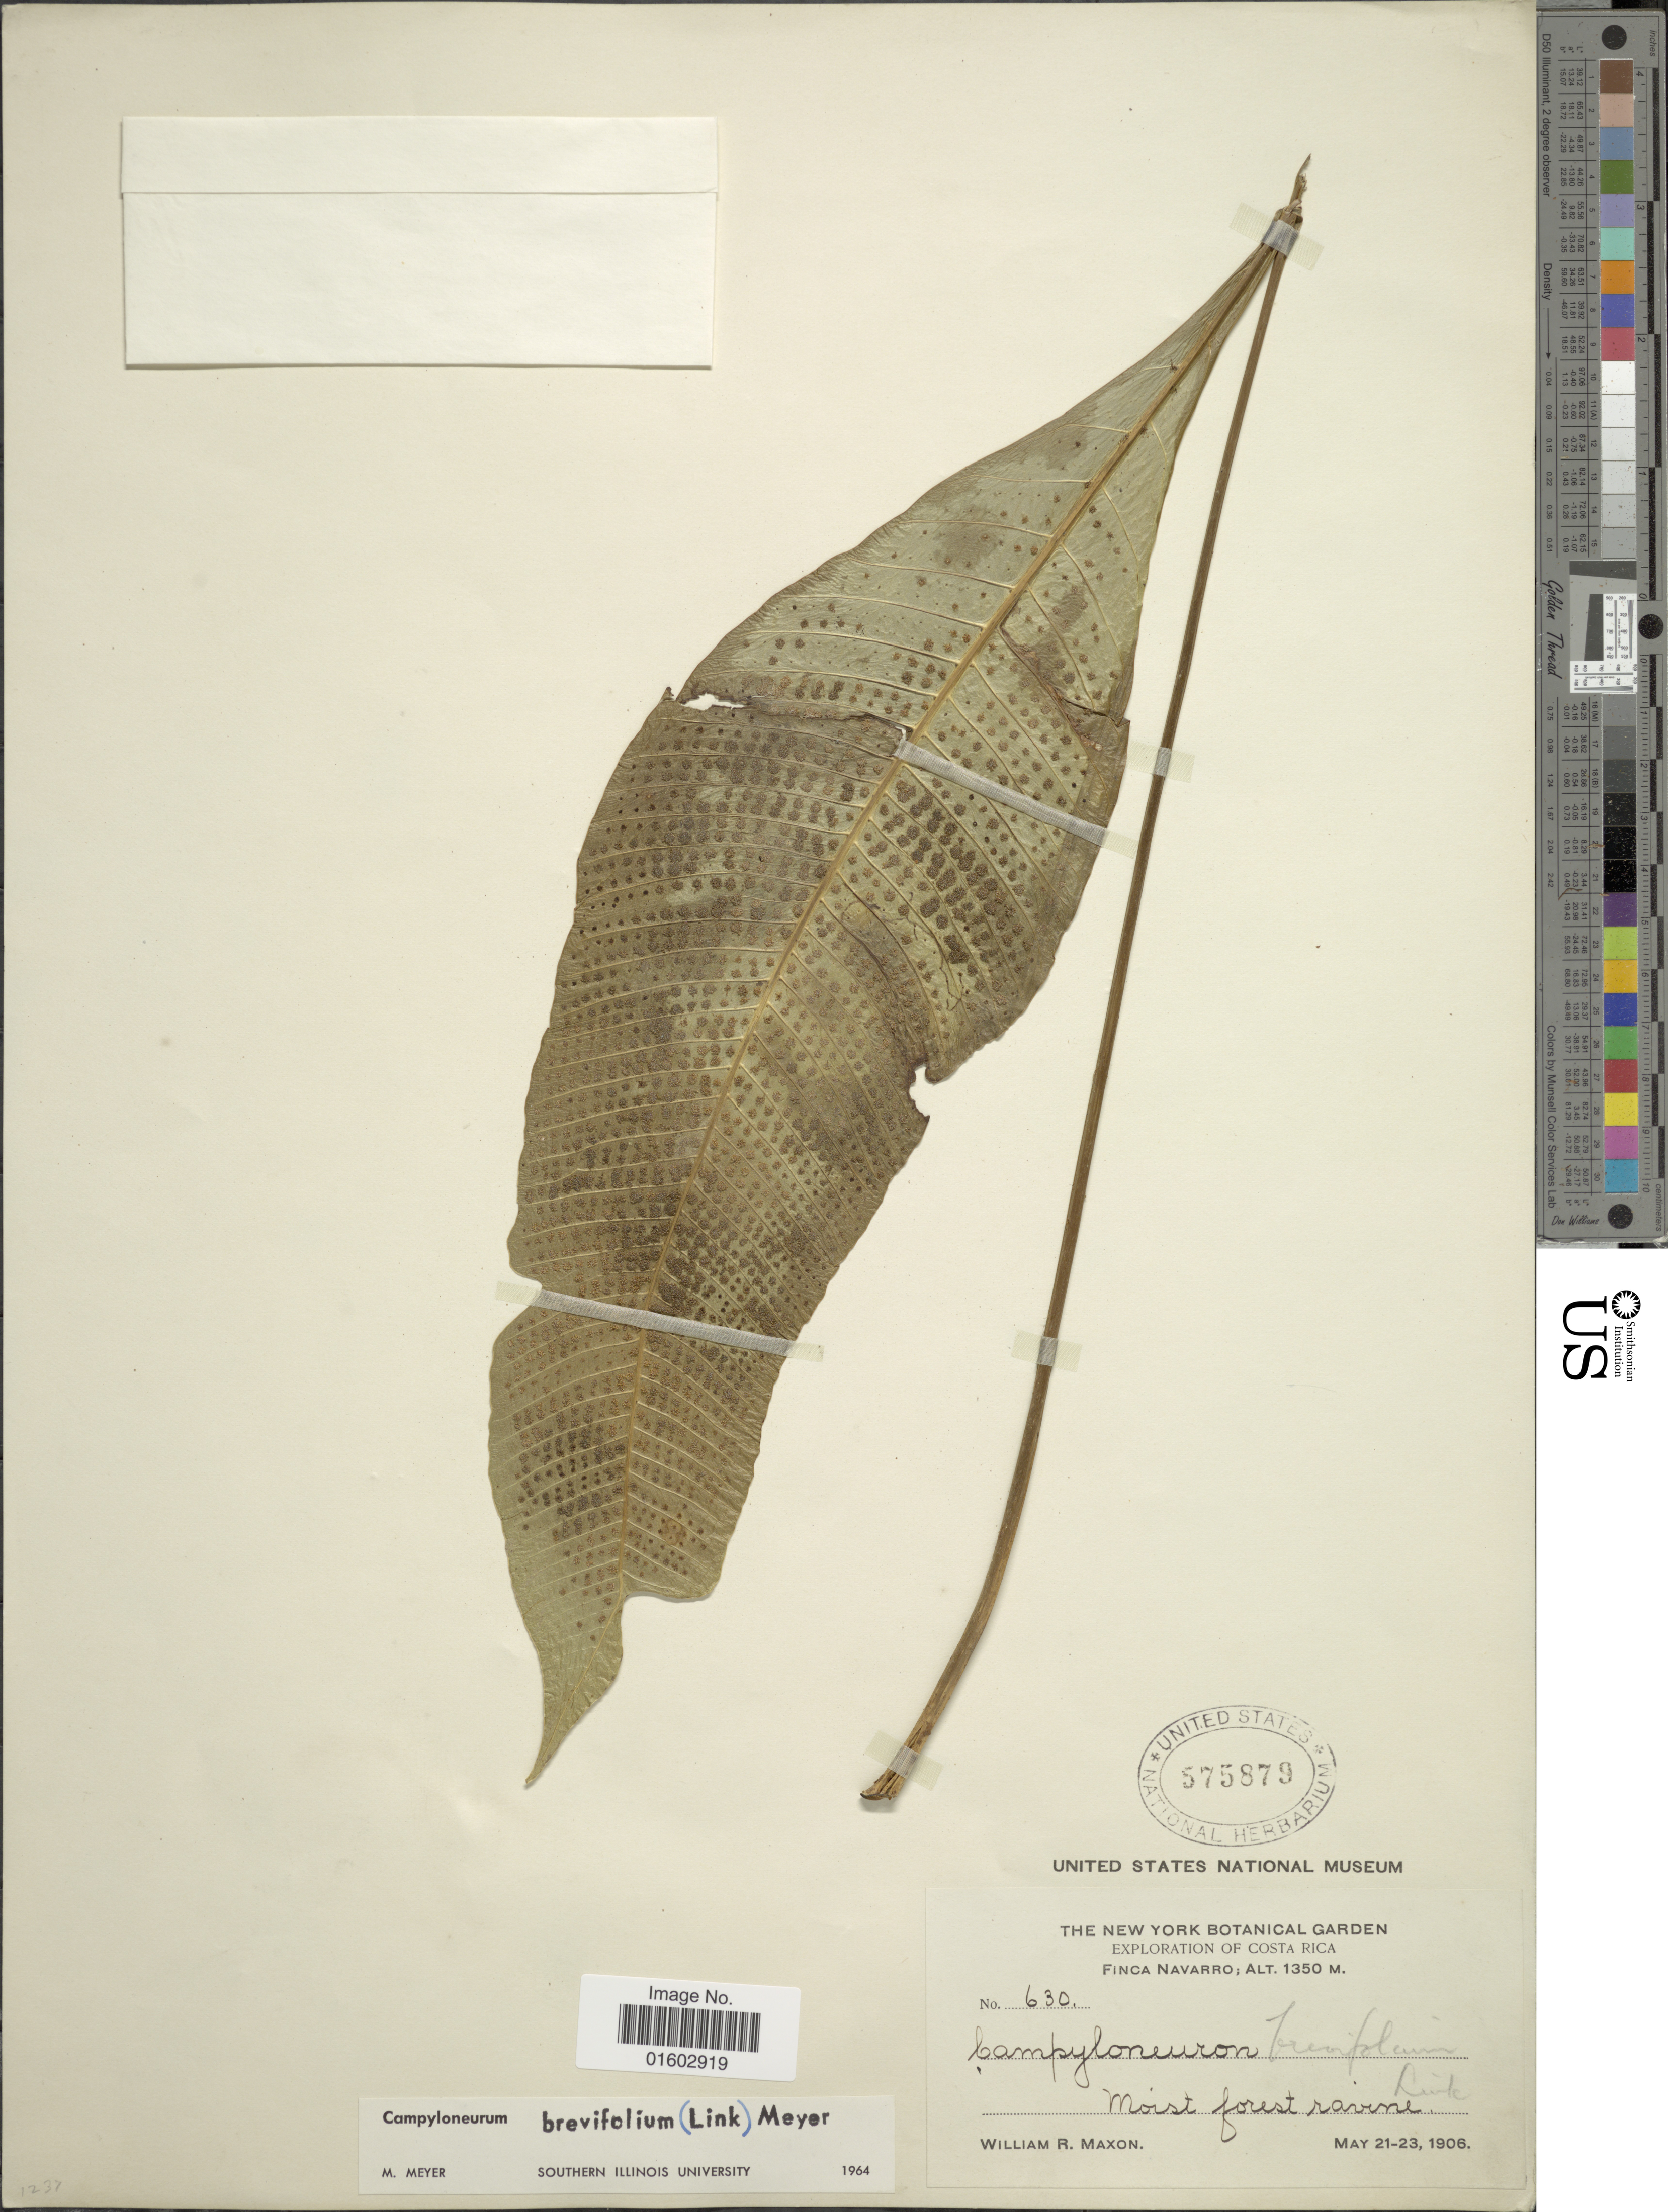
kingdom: Plantae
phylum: Tracheophyta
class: Polypodiopsida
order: Polypodiales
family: Polypodiaceae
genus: Campyloneurum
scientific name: Campyloneurum coarctatum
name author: (Kunze) Fée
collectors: W. R. Maxon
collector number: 630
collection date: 1906-05-21/1906-05-23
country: Costa Rica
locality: Finca Navarro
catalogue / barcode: US 575879